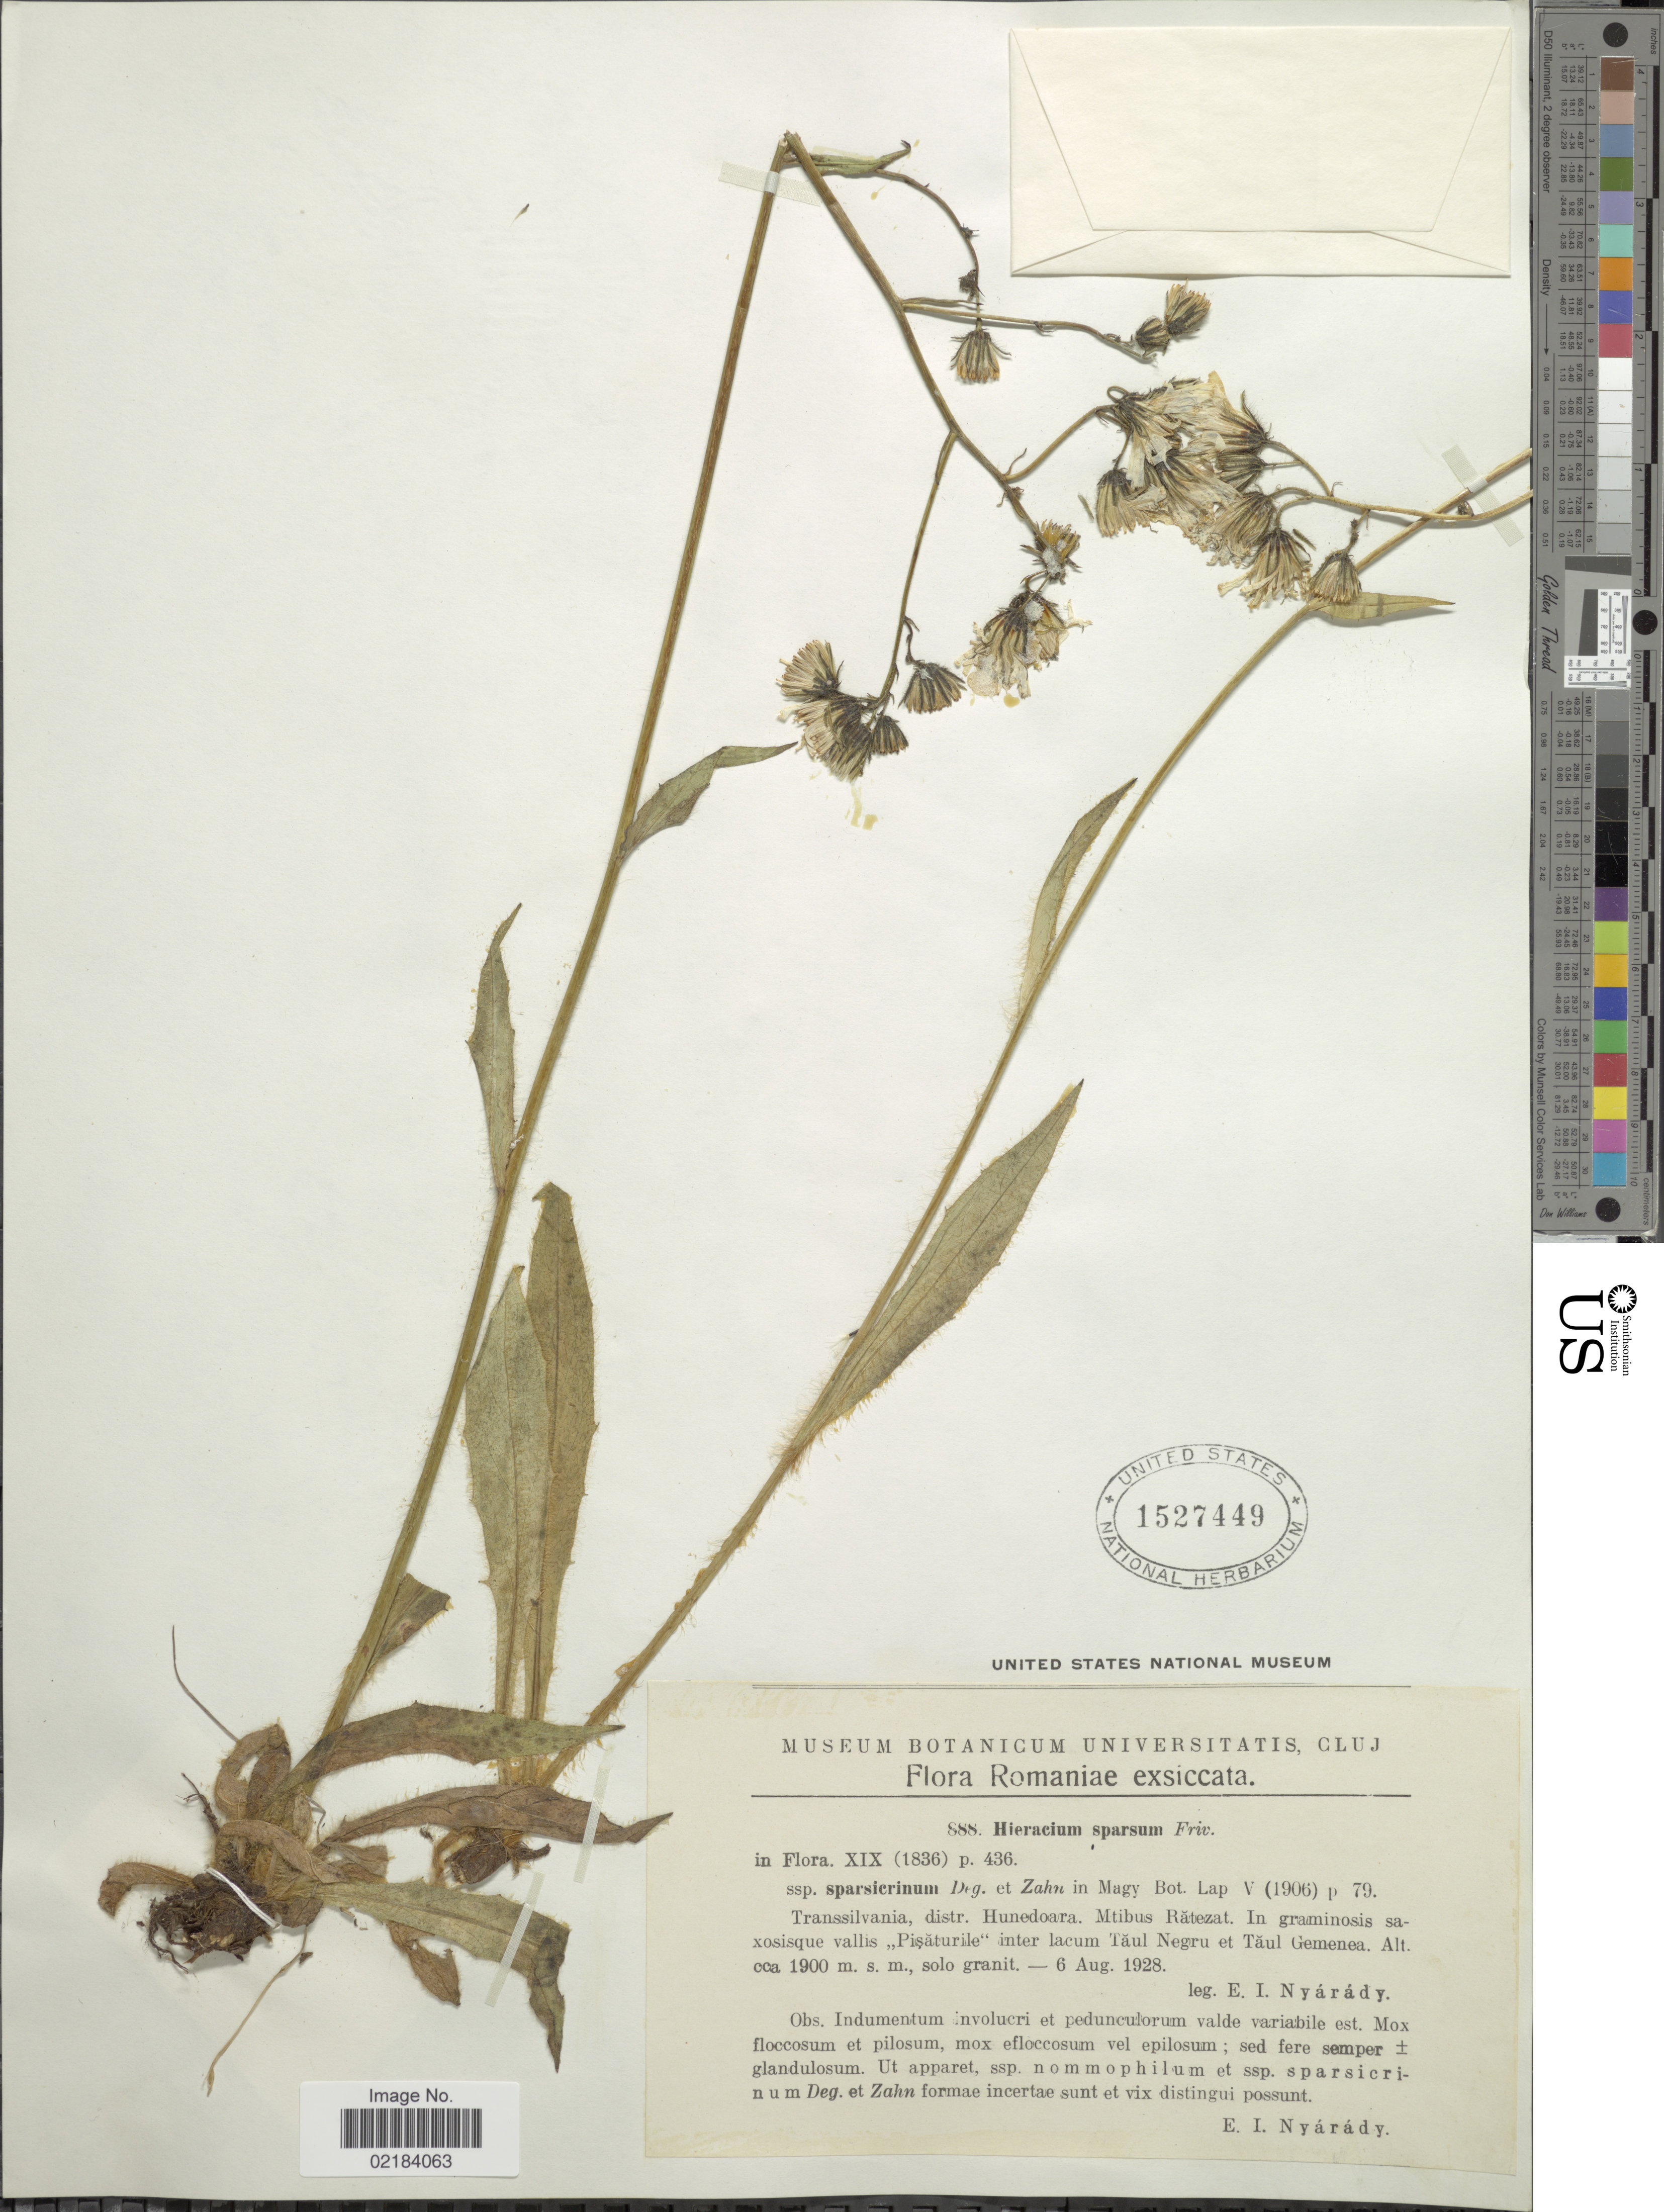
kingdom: Plantae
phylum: Tracheophyta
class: Magnoliopsida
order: Asterales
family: Asteraceae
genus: Hieracium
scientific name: Hieracium sparsum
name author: Friv.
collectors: E. Nyárády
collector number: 888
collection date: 1928-08-06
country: Romania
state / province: Hunedoara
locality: Transsilvania, distr. Hunedoara. Mtibus Ratezat. In graminosis saxosisque vallis ,,Pisaturile' inter lacum Taul Negru et Taul Gemenea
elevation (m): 1900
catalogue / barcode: US 1527449